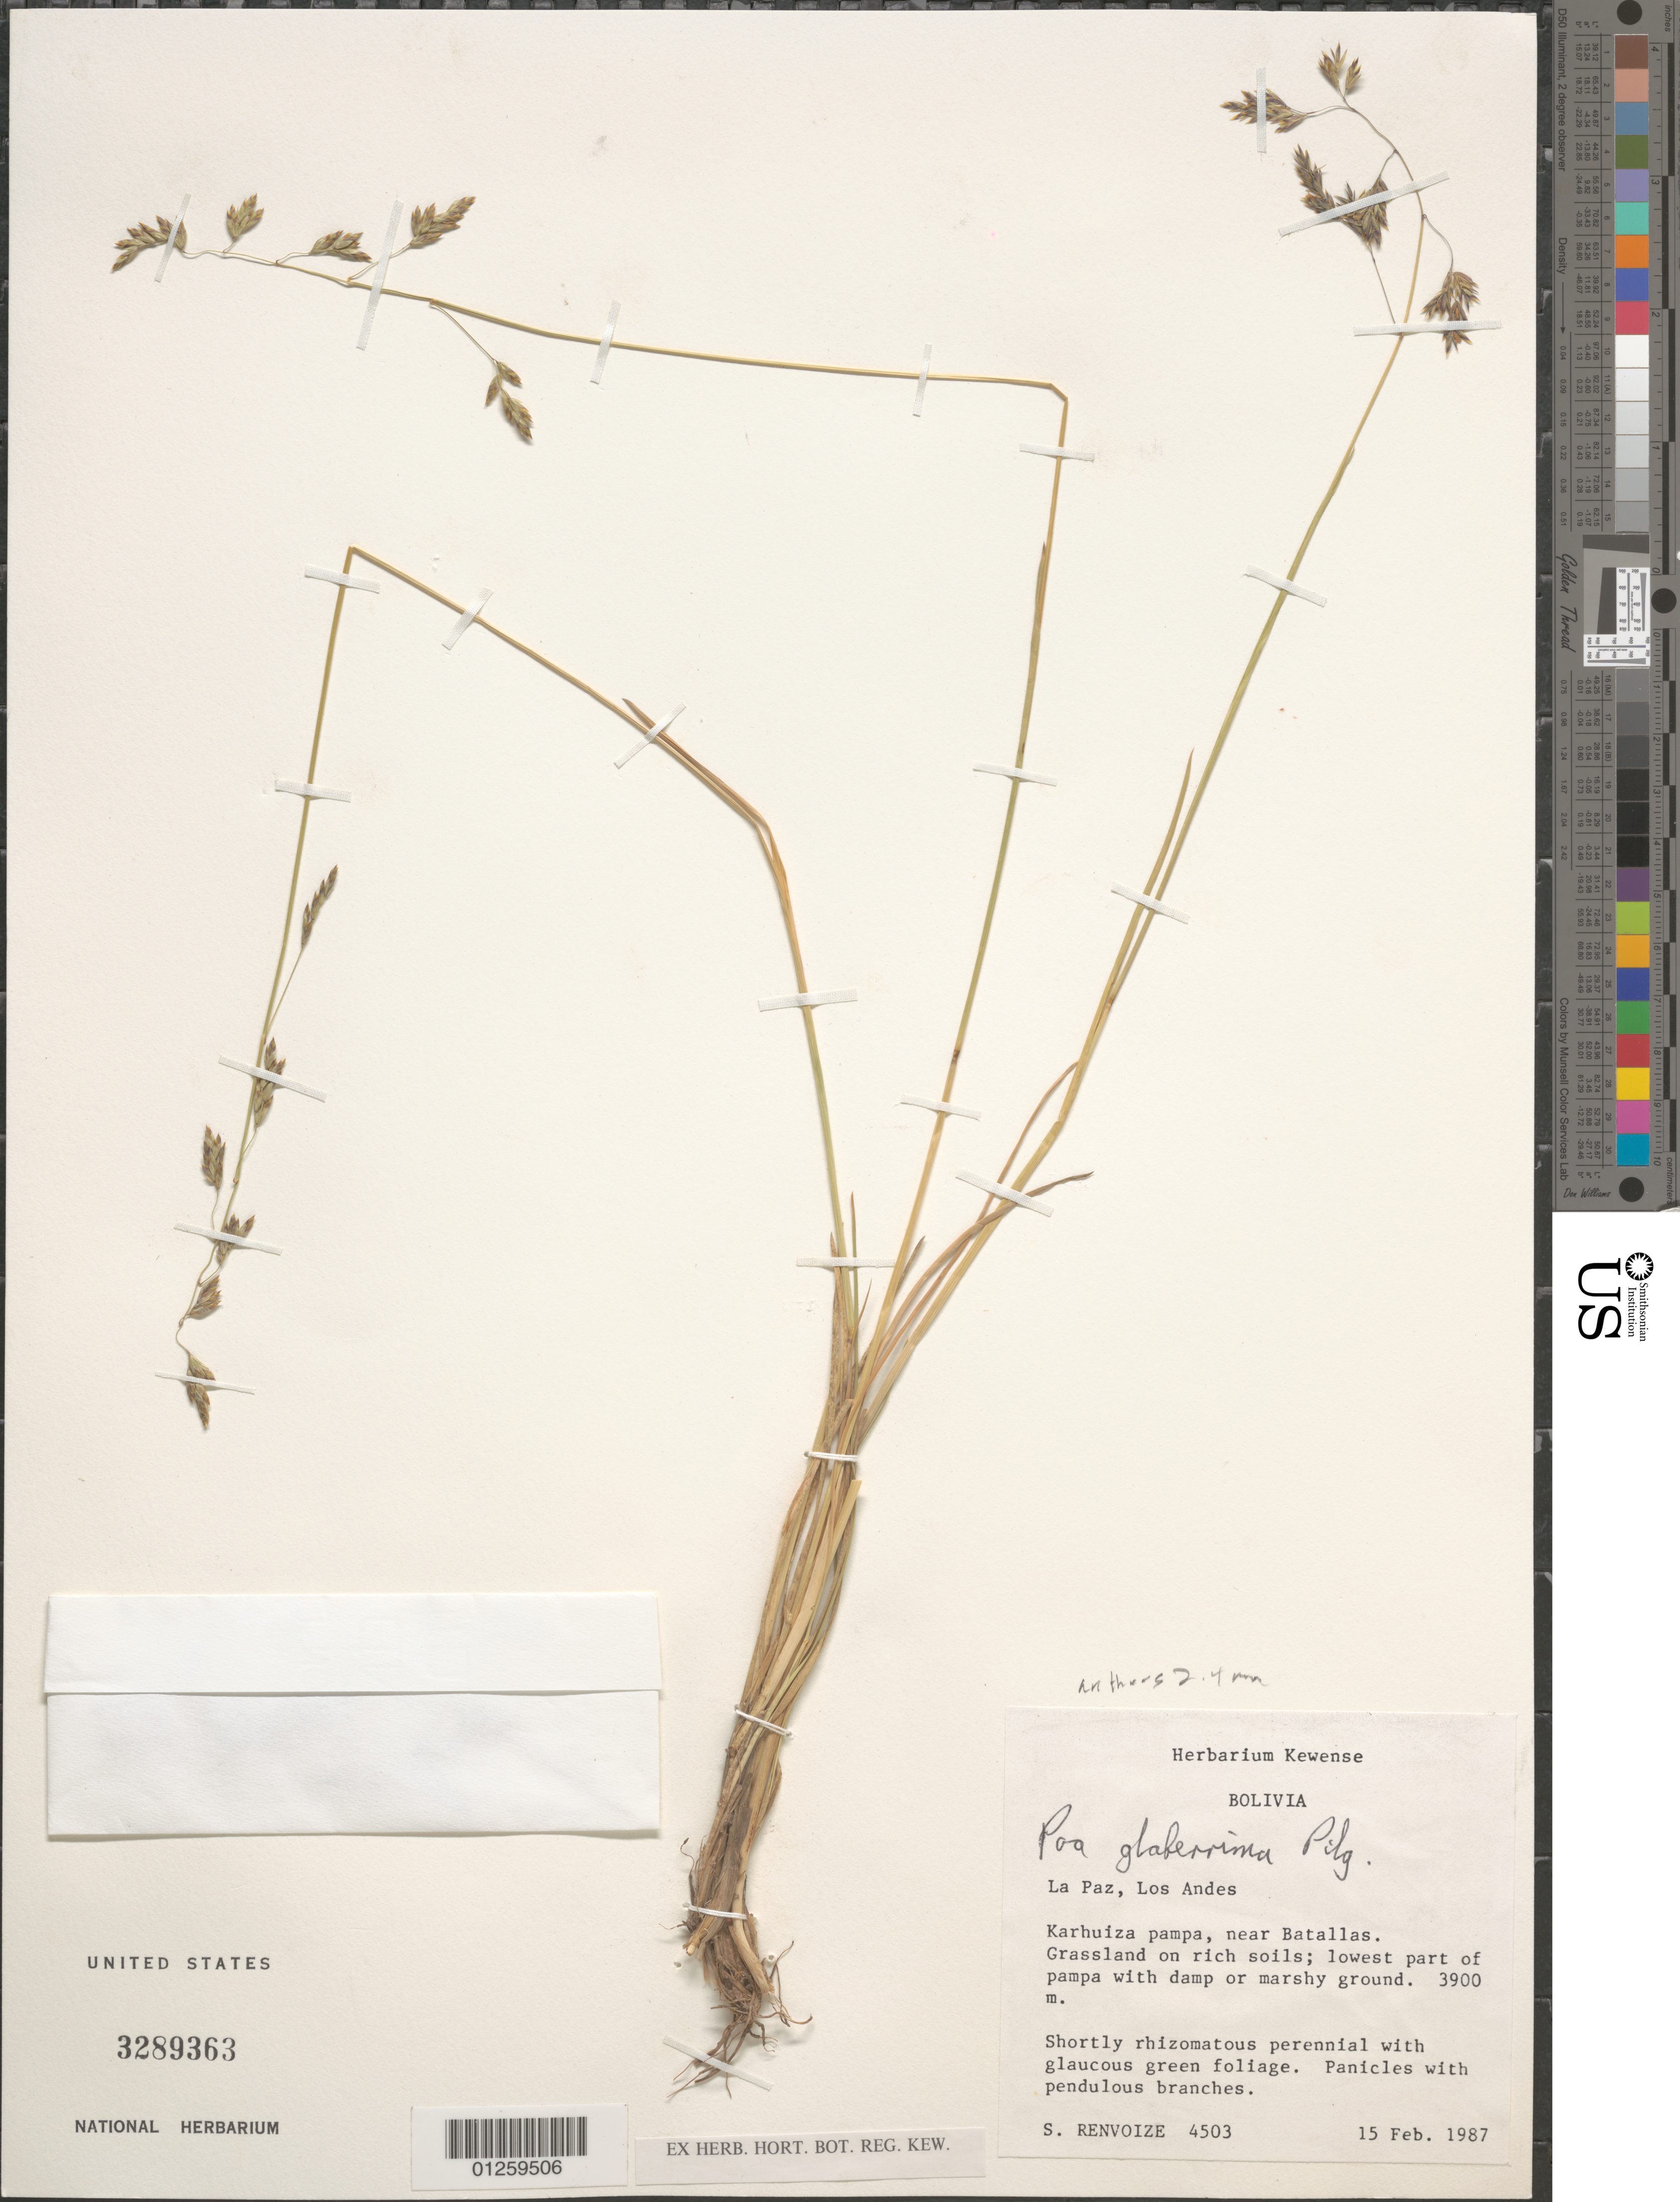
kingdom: Plantae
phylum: Tracheophyta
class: Liliopsida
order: Poales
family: Poaceae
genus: Poa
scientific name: Poa glaberrima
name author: Tovar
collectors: S. A. Renvoize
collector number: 4503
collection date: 1987-02-15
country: Bolivia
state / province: La Paz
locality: Los Andes. Karhuiza pampa, near Batallas.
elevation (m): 3900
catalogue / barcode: US 3289363